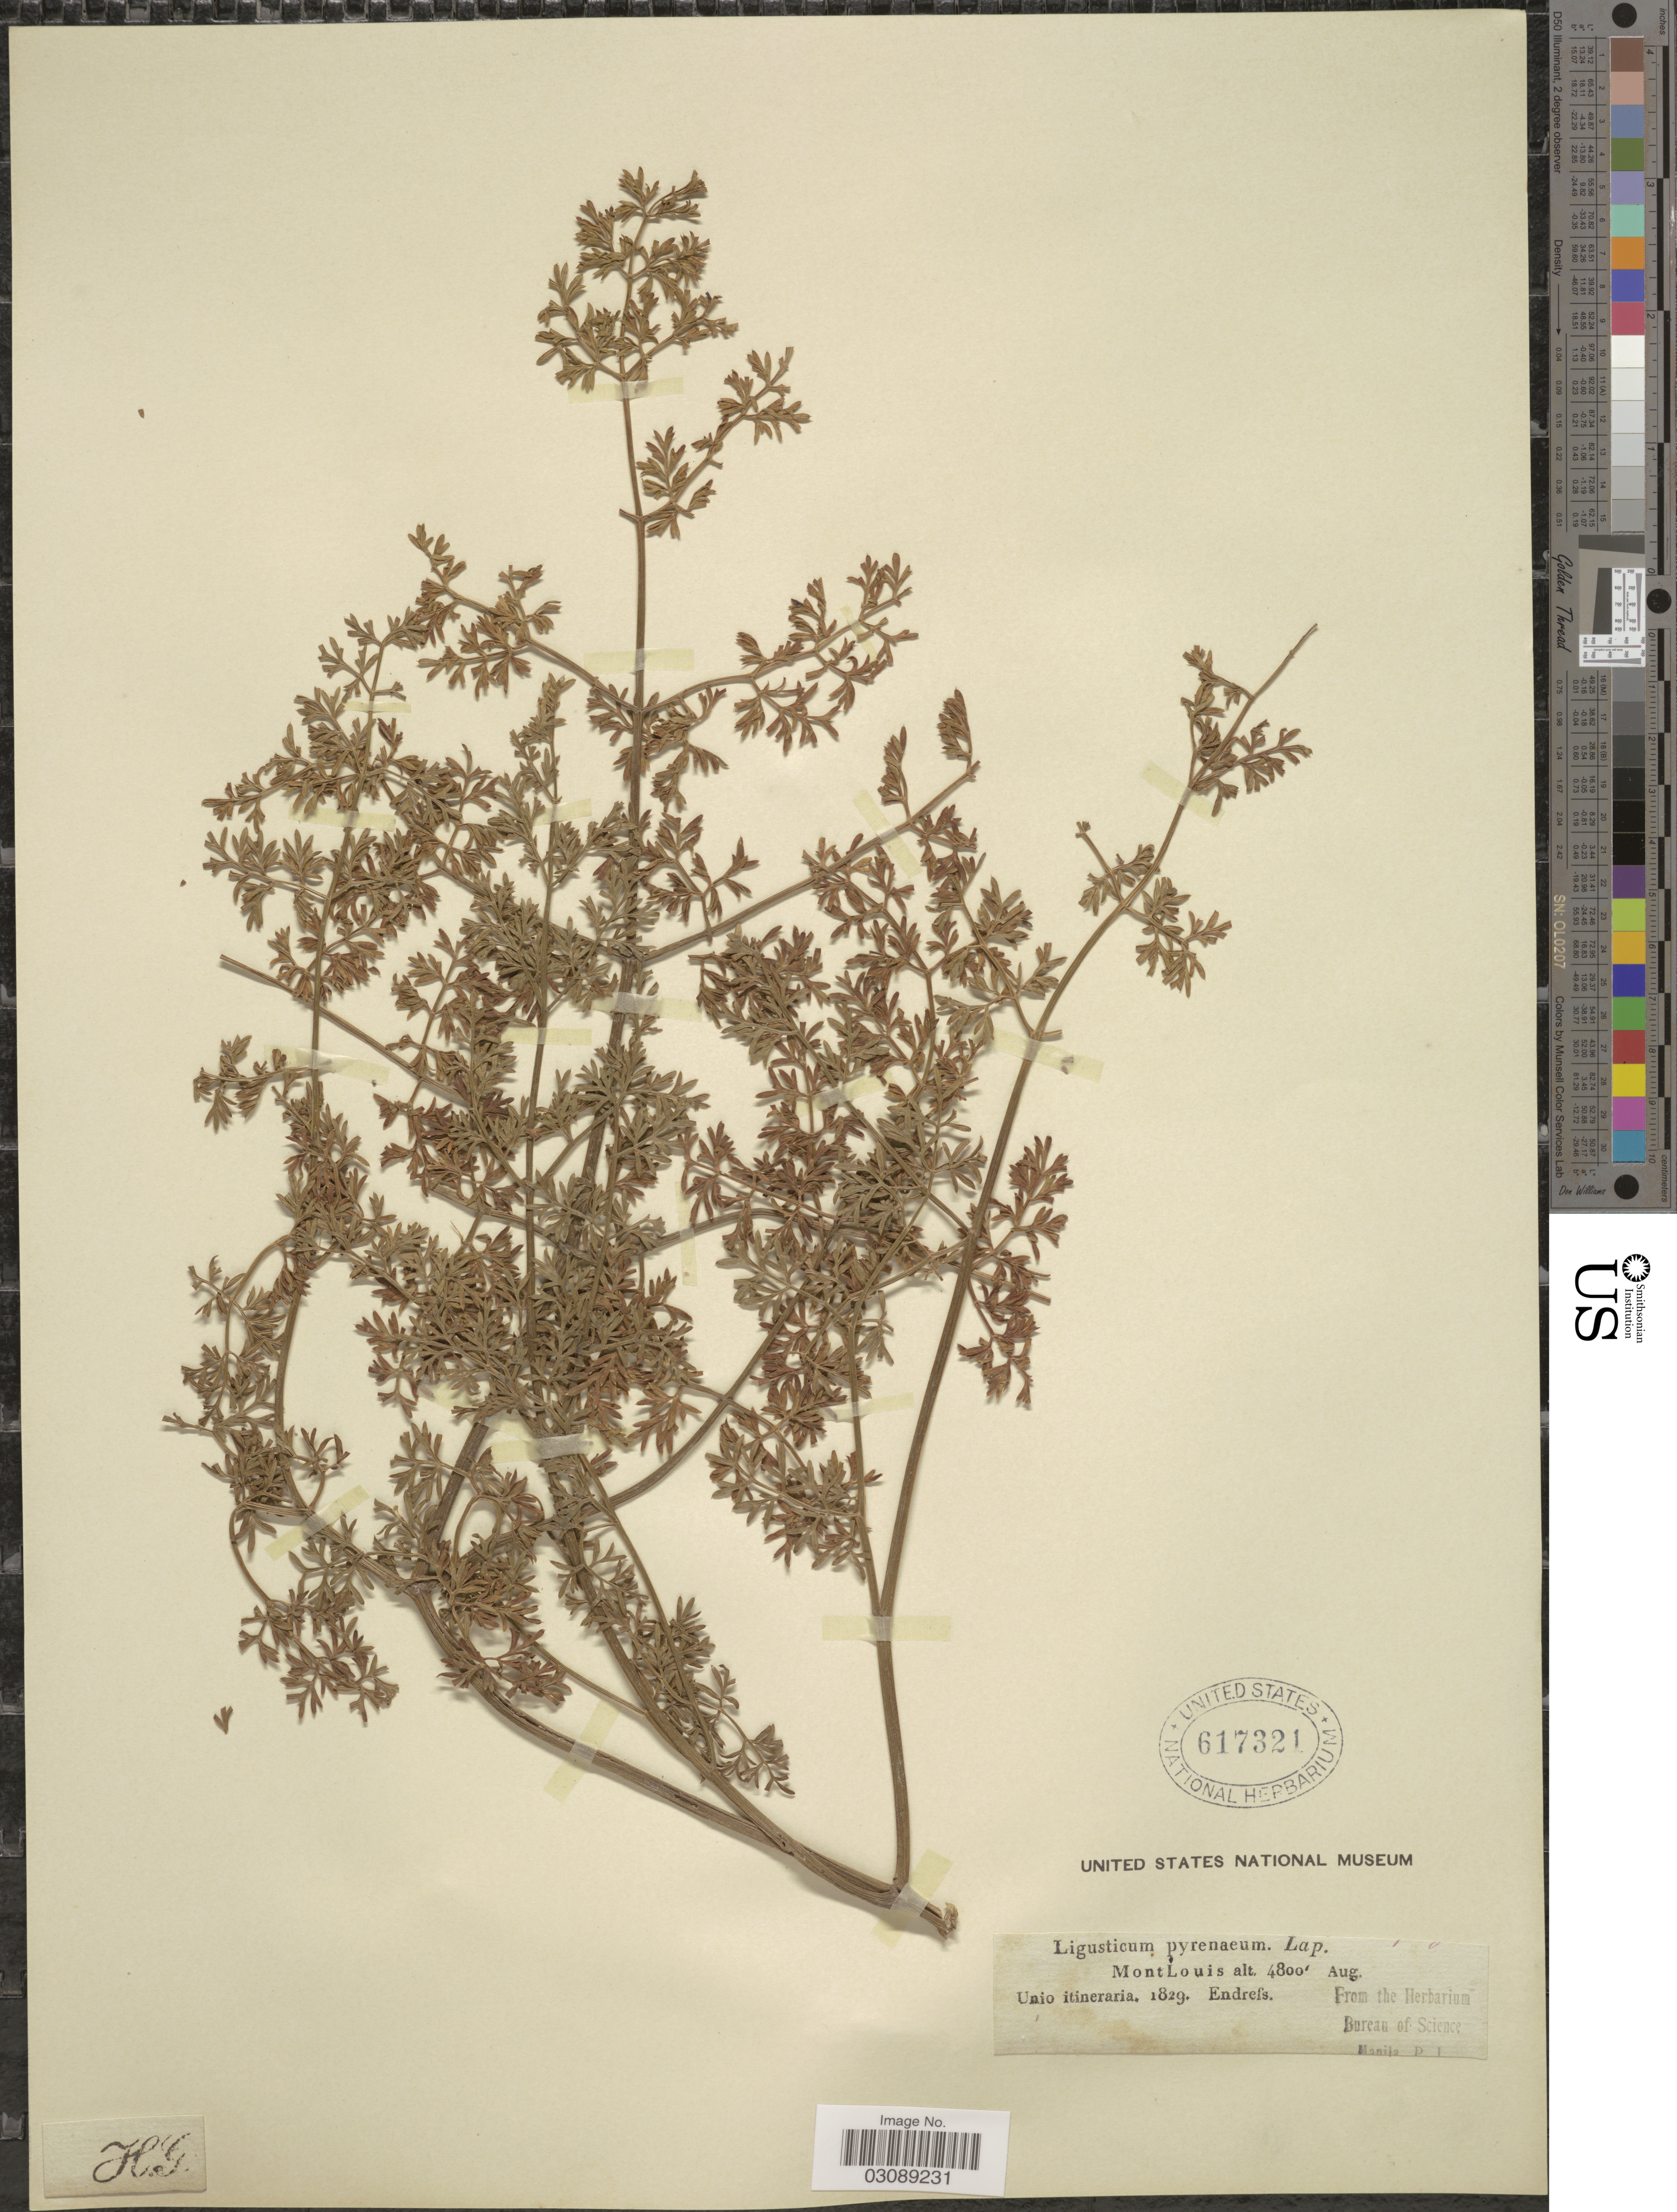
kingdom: Plantae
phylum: Tracheophyta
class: Magnoliopsida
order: Apiales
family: Apiaceae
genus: Ligusticum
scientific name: Ligusticum pyrenaicum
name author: Gouan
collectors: Endrefs, --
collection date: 1829-08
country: France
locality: Mont Louis.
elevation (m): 1463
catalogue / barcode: US 617321